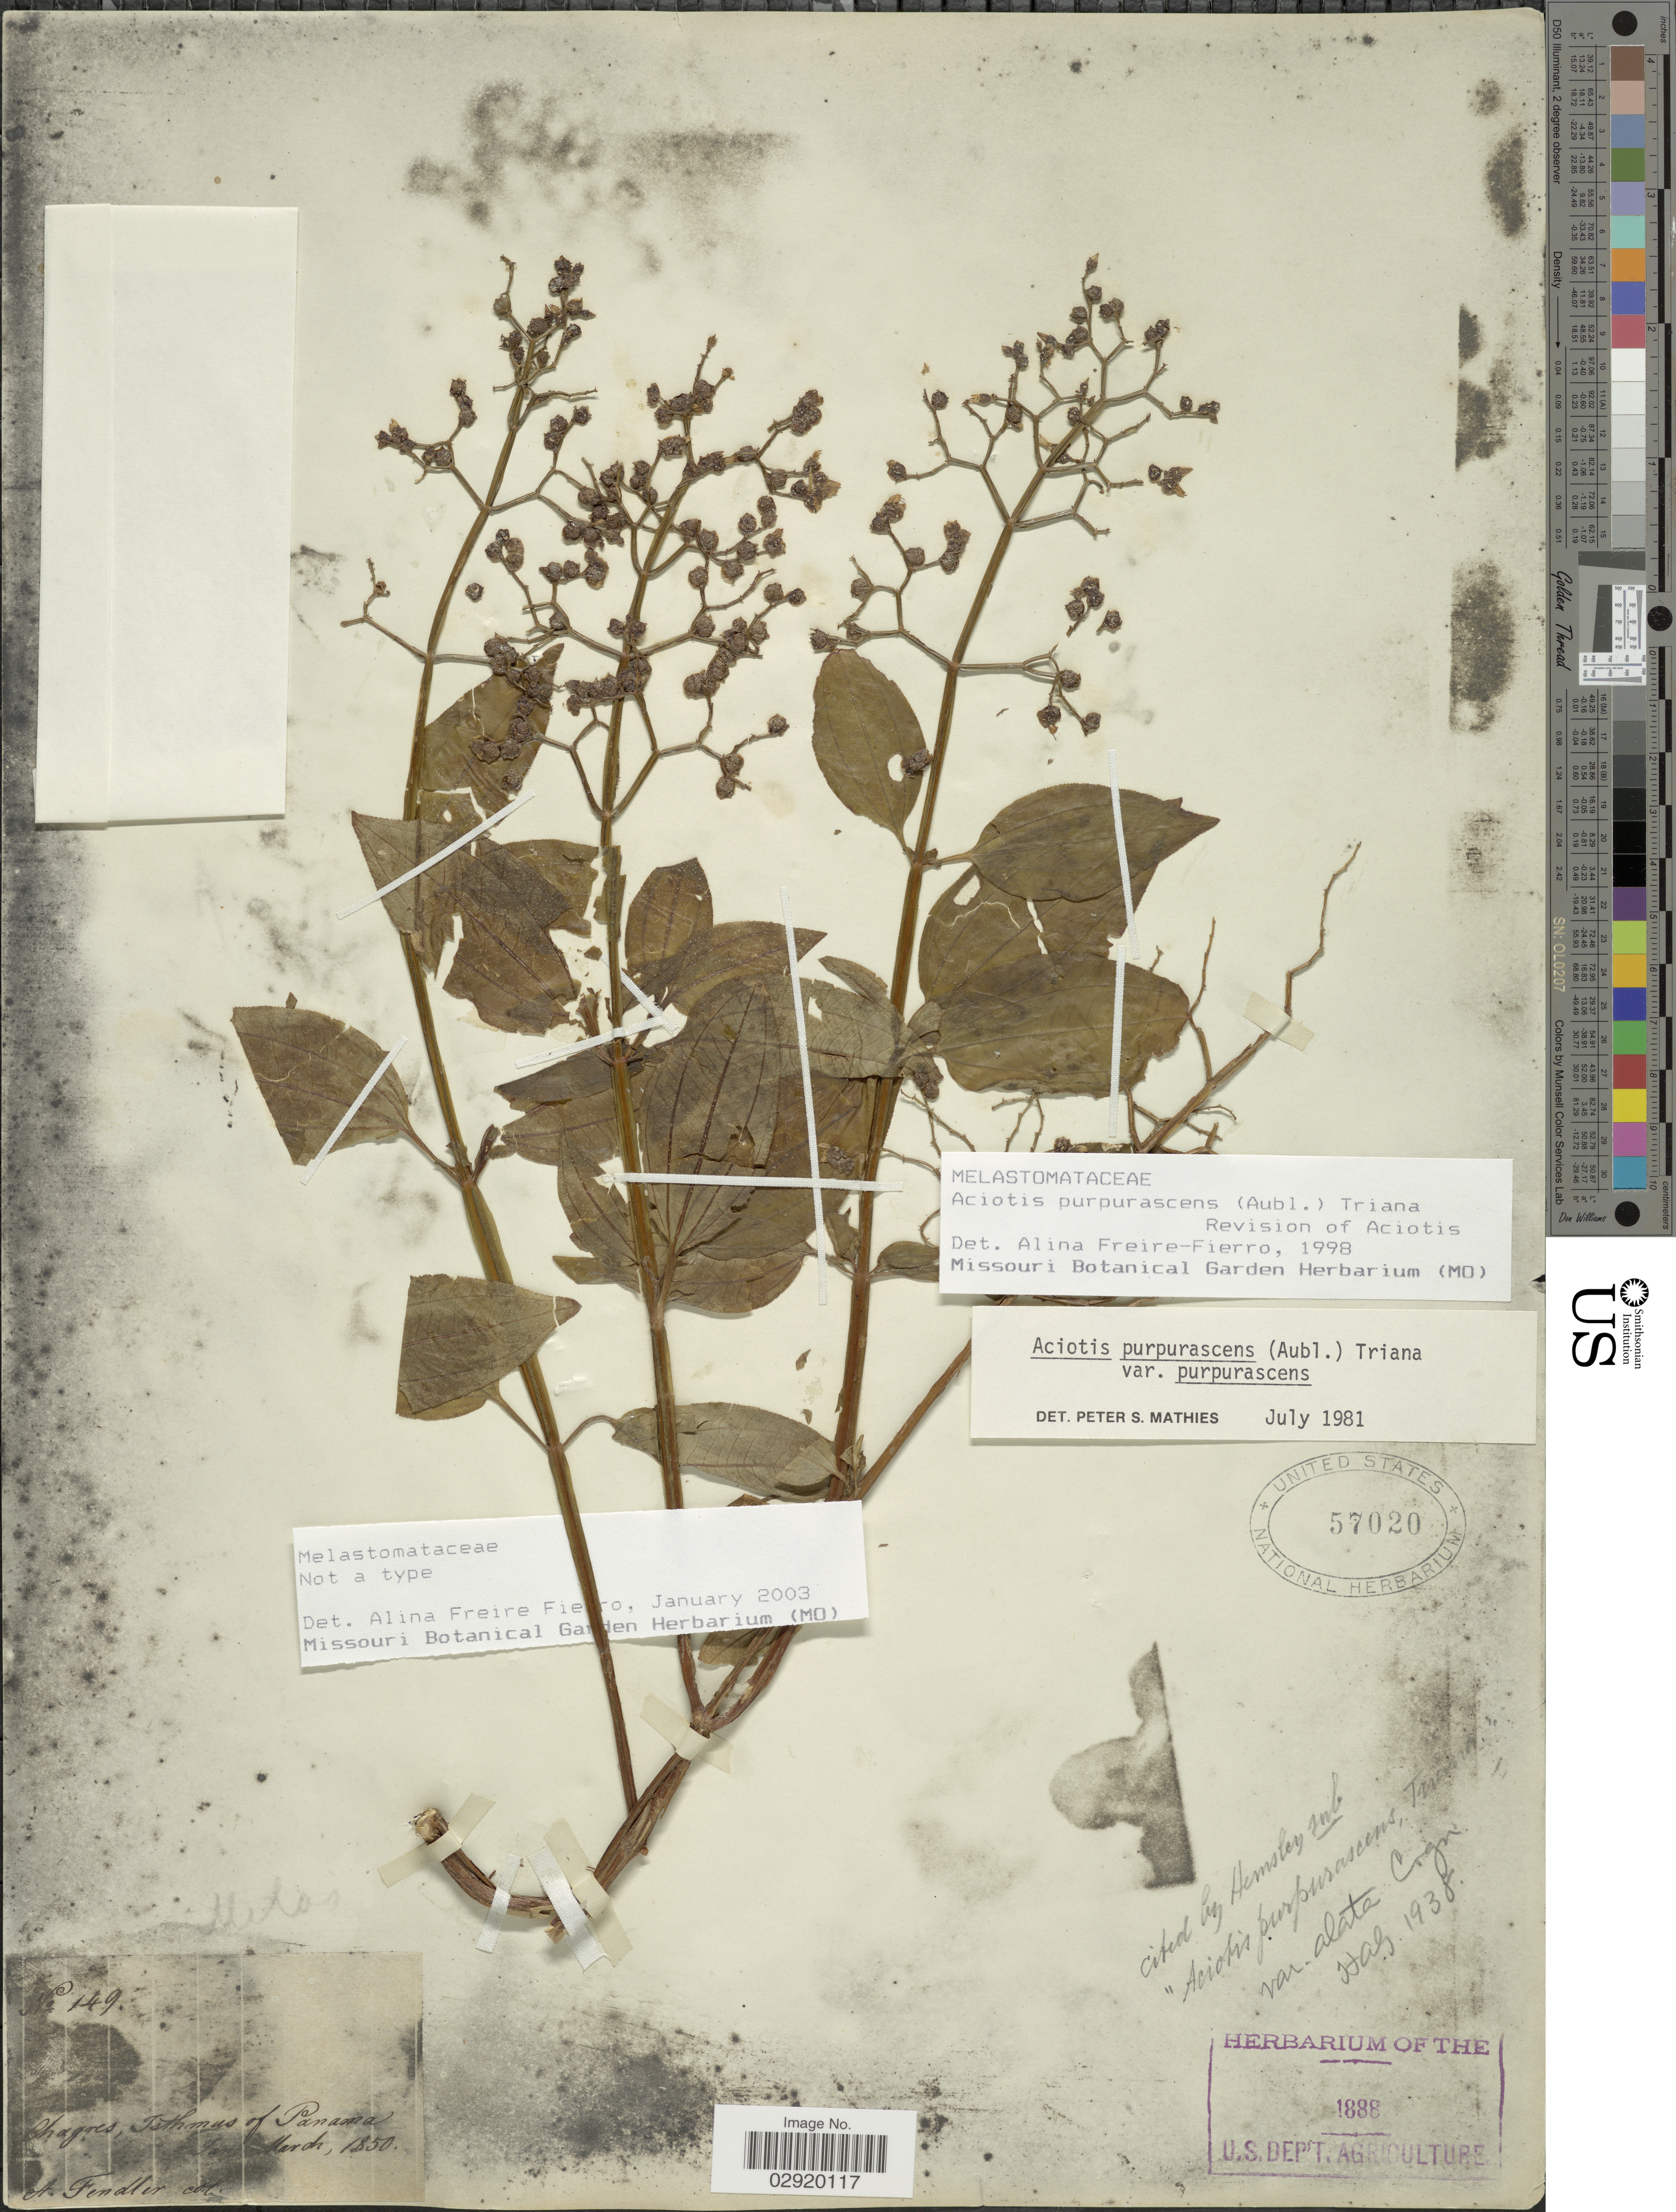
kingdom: Plantae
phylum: Tracheophyta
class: Magnoliopsida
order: Myrtales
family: Melastomataceae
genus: Aciotis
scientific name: Aciotis purpurascens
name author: (Aubl.) Triana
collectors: A. Fendler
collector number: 149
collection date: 1850-03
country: Panama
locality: Chagres, Isthmus of Panama.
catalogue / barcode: US 57020